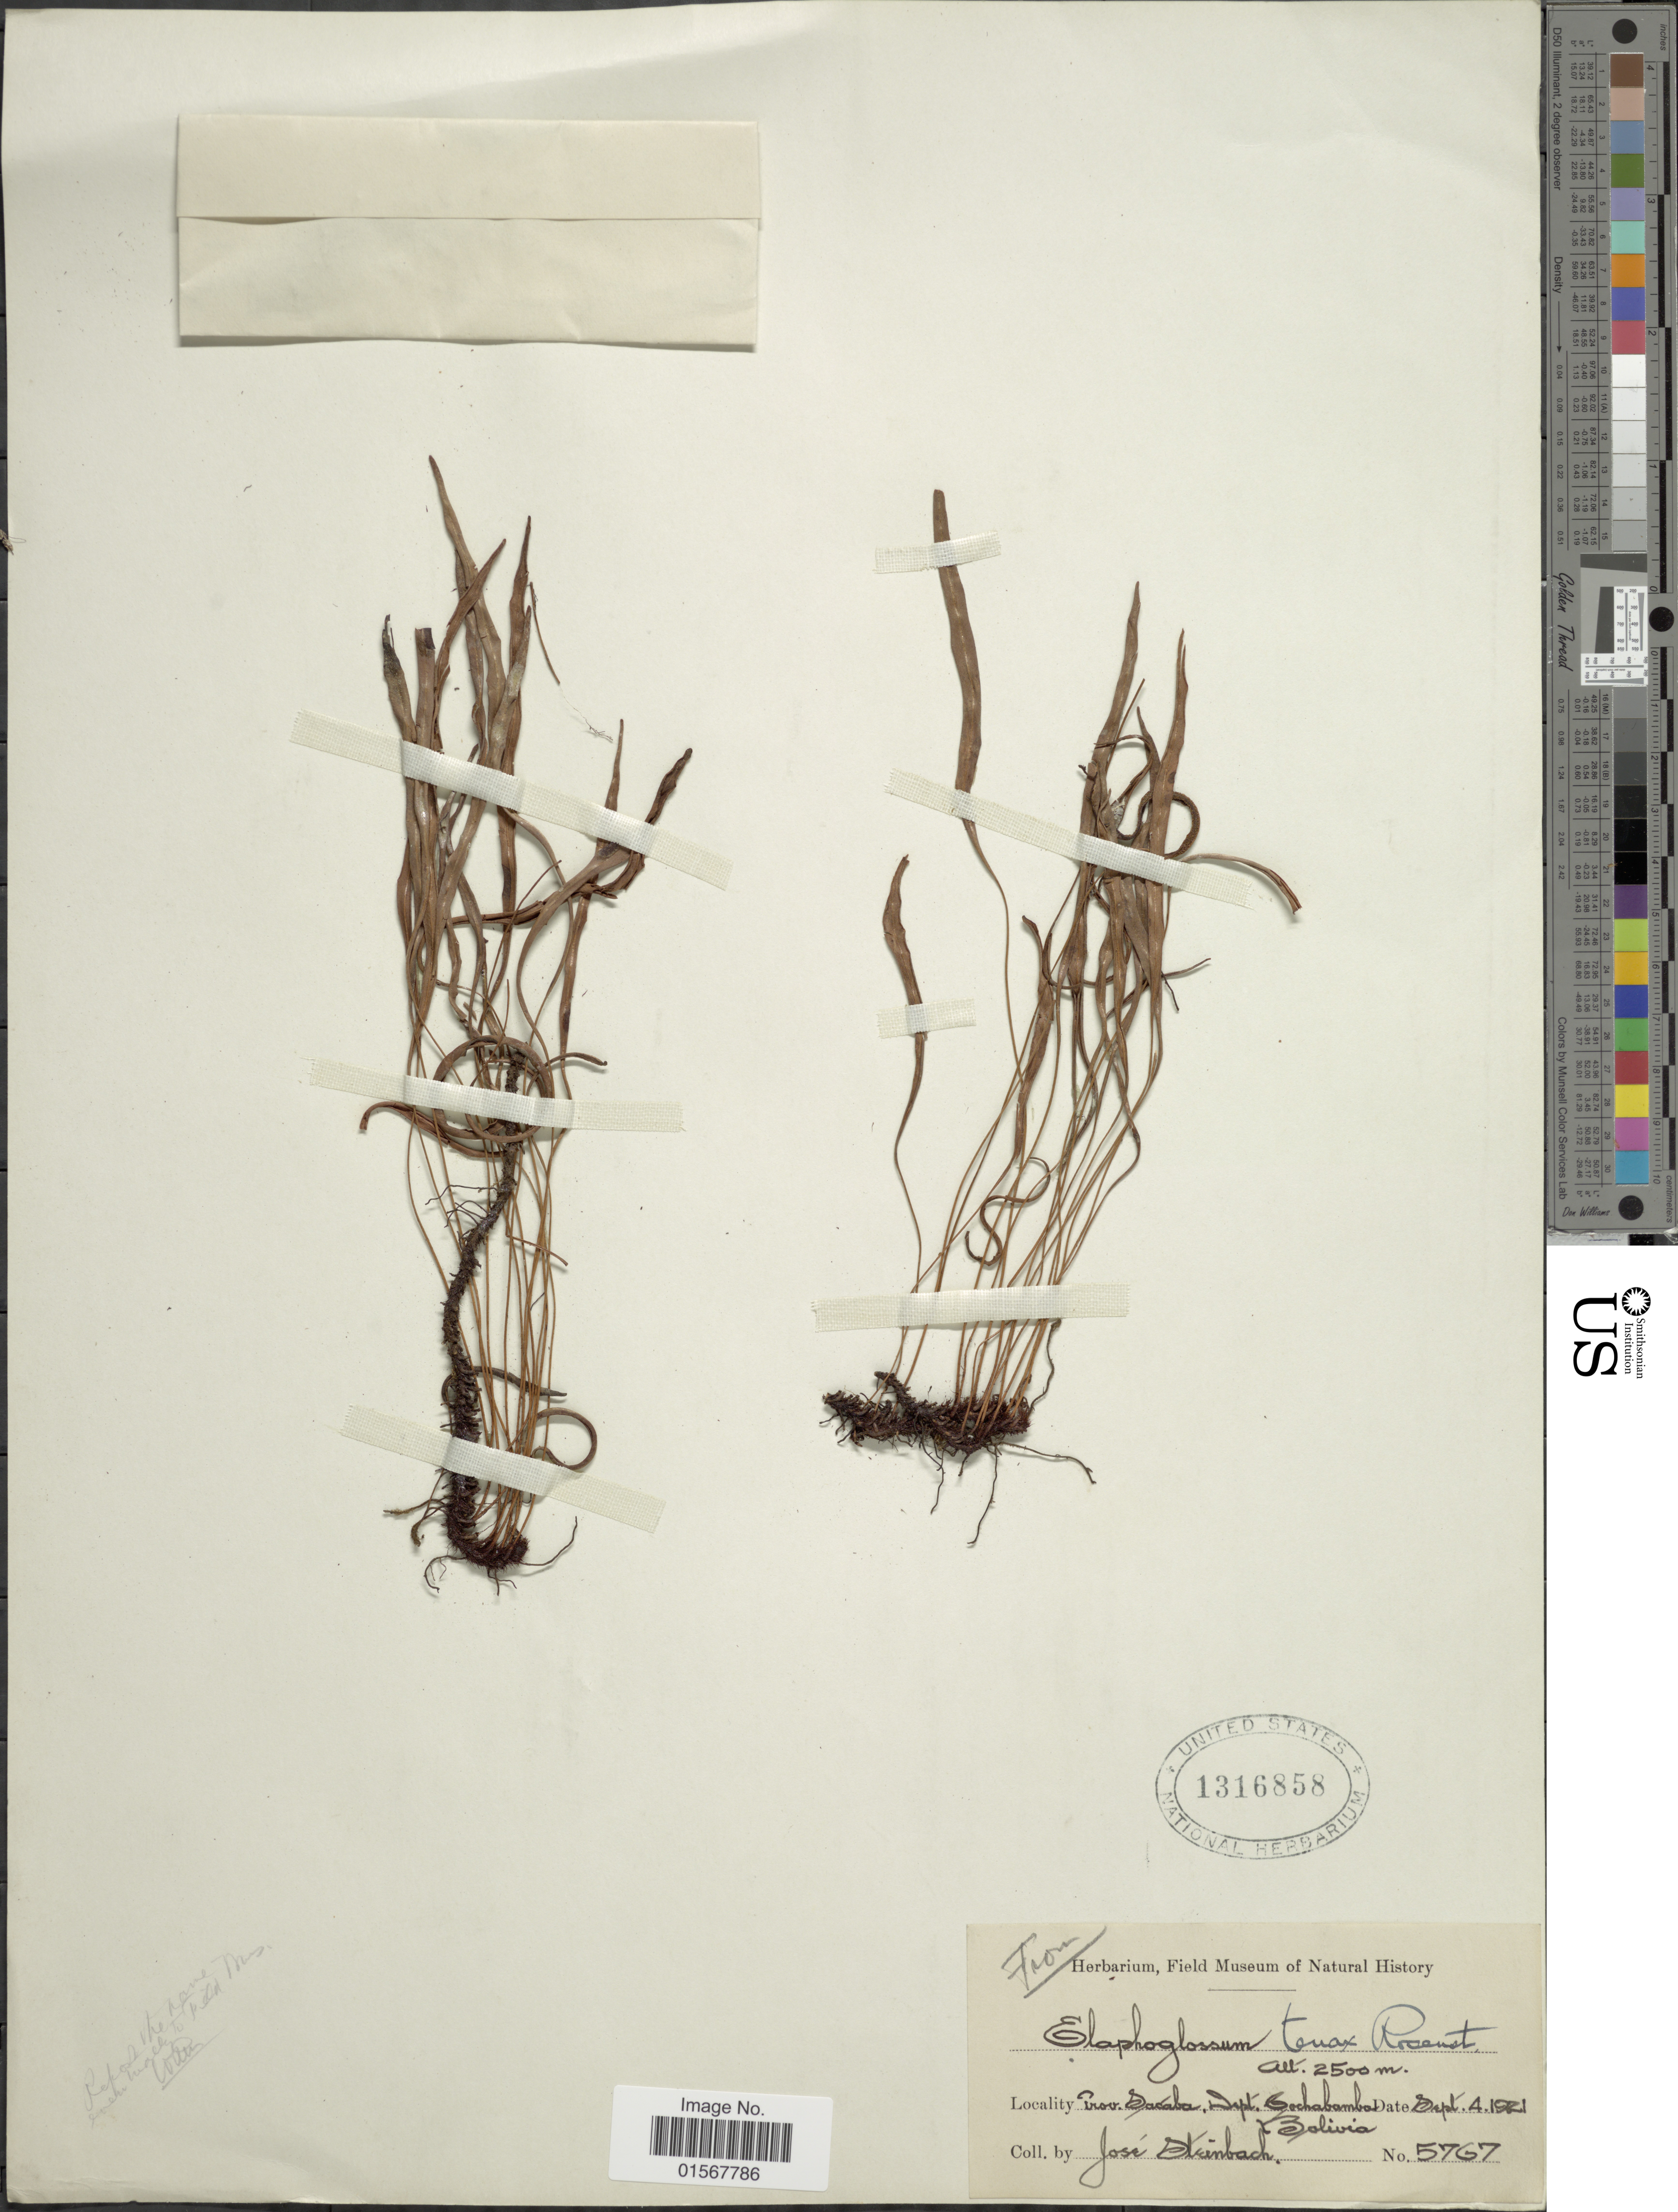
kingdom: Plantae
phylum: Tracheophyta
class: Polypodiopsida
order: Polypodiales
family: Dryopteridaceae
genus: Elaphoglossum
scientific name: Elaphoglossum tenax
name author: Rosenst.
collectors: J. Steinbach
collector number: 5767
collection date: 1921-09-04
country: Bolivia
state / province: Cochabamba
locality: Prov. Sacaba, Dept. Cochabamba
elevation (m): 2500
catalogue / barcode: US 1316858